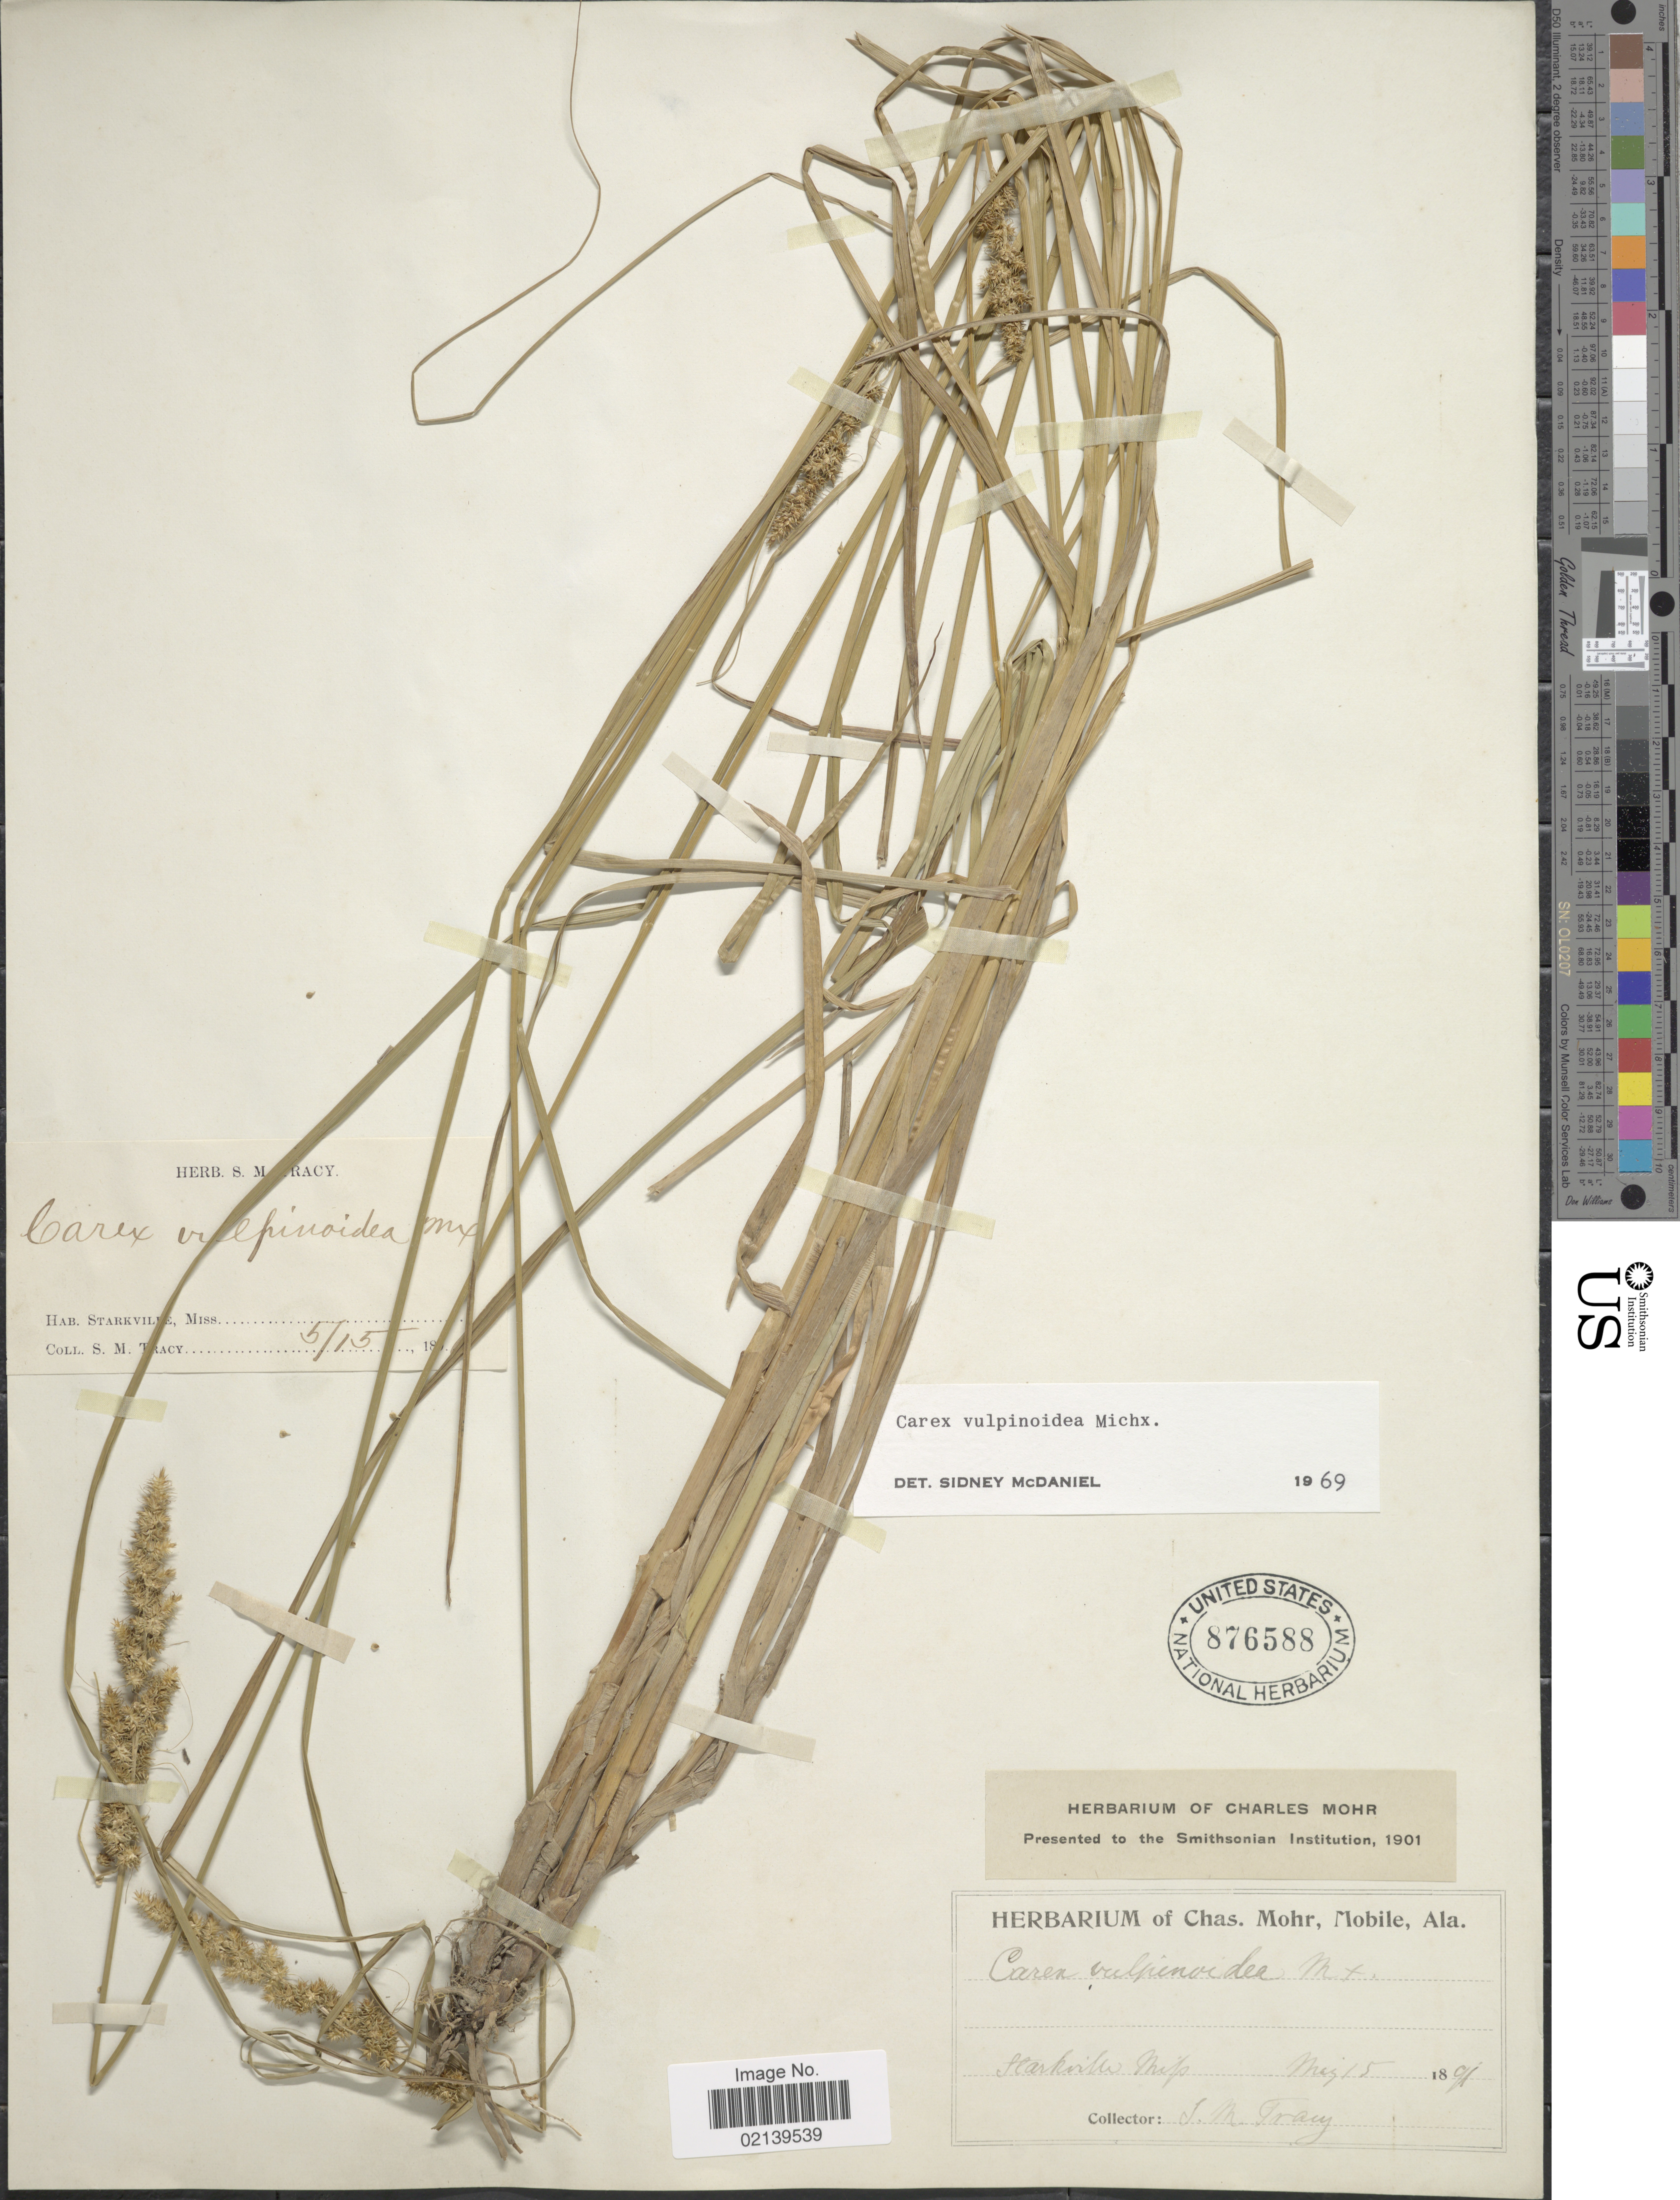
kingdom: Plantae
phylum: Tracheophyta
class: Liliopsida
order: Poales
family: Cyperaceae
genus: Carex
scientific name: Carex vulpinoidea Michx.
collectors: S. M. Tracy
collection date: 1891-05-15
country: United States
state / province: Mississippi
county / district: Oktibbeha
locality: Starkville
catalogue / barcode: US 876588